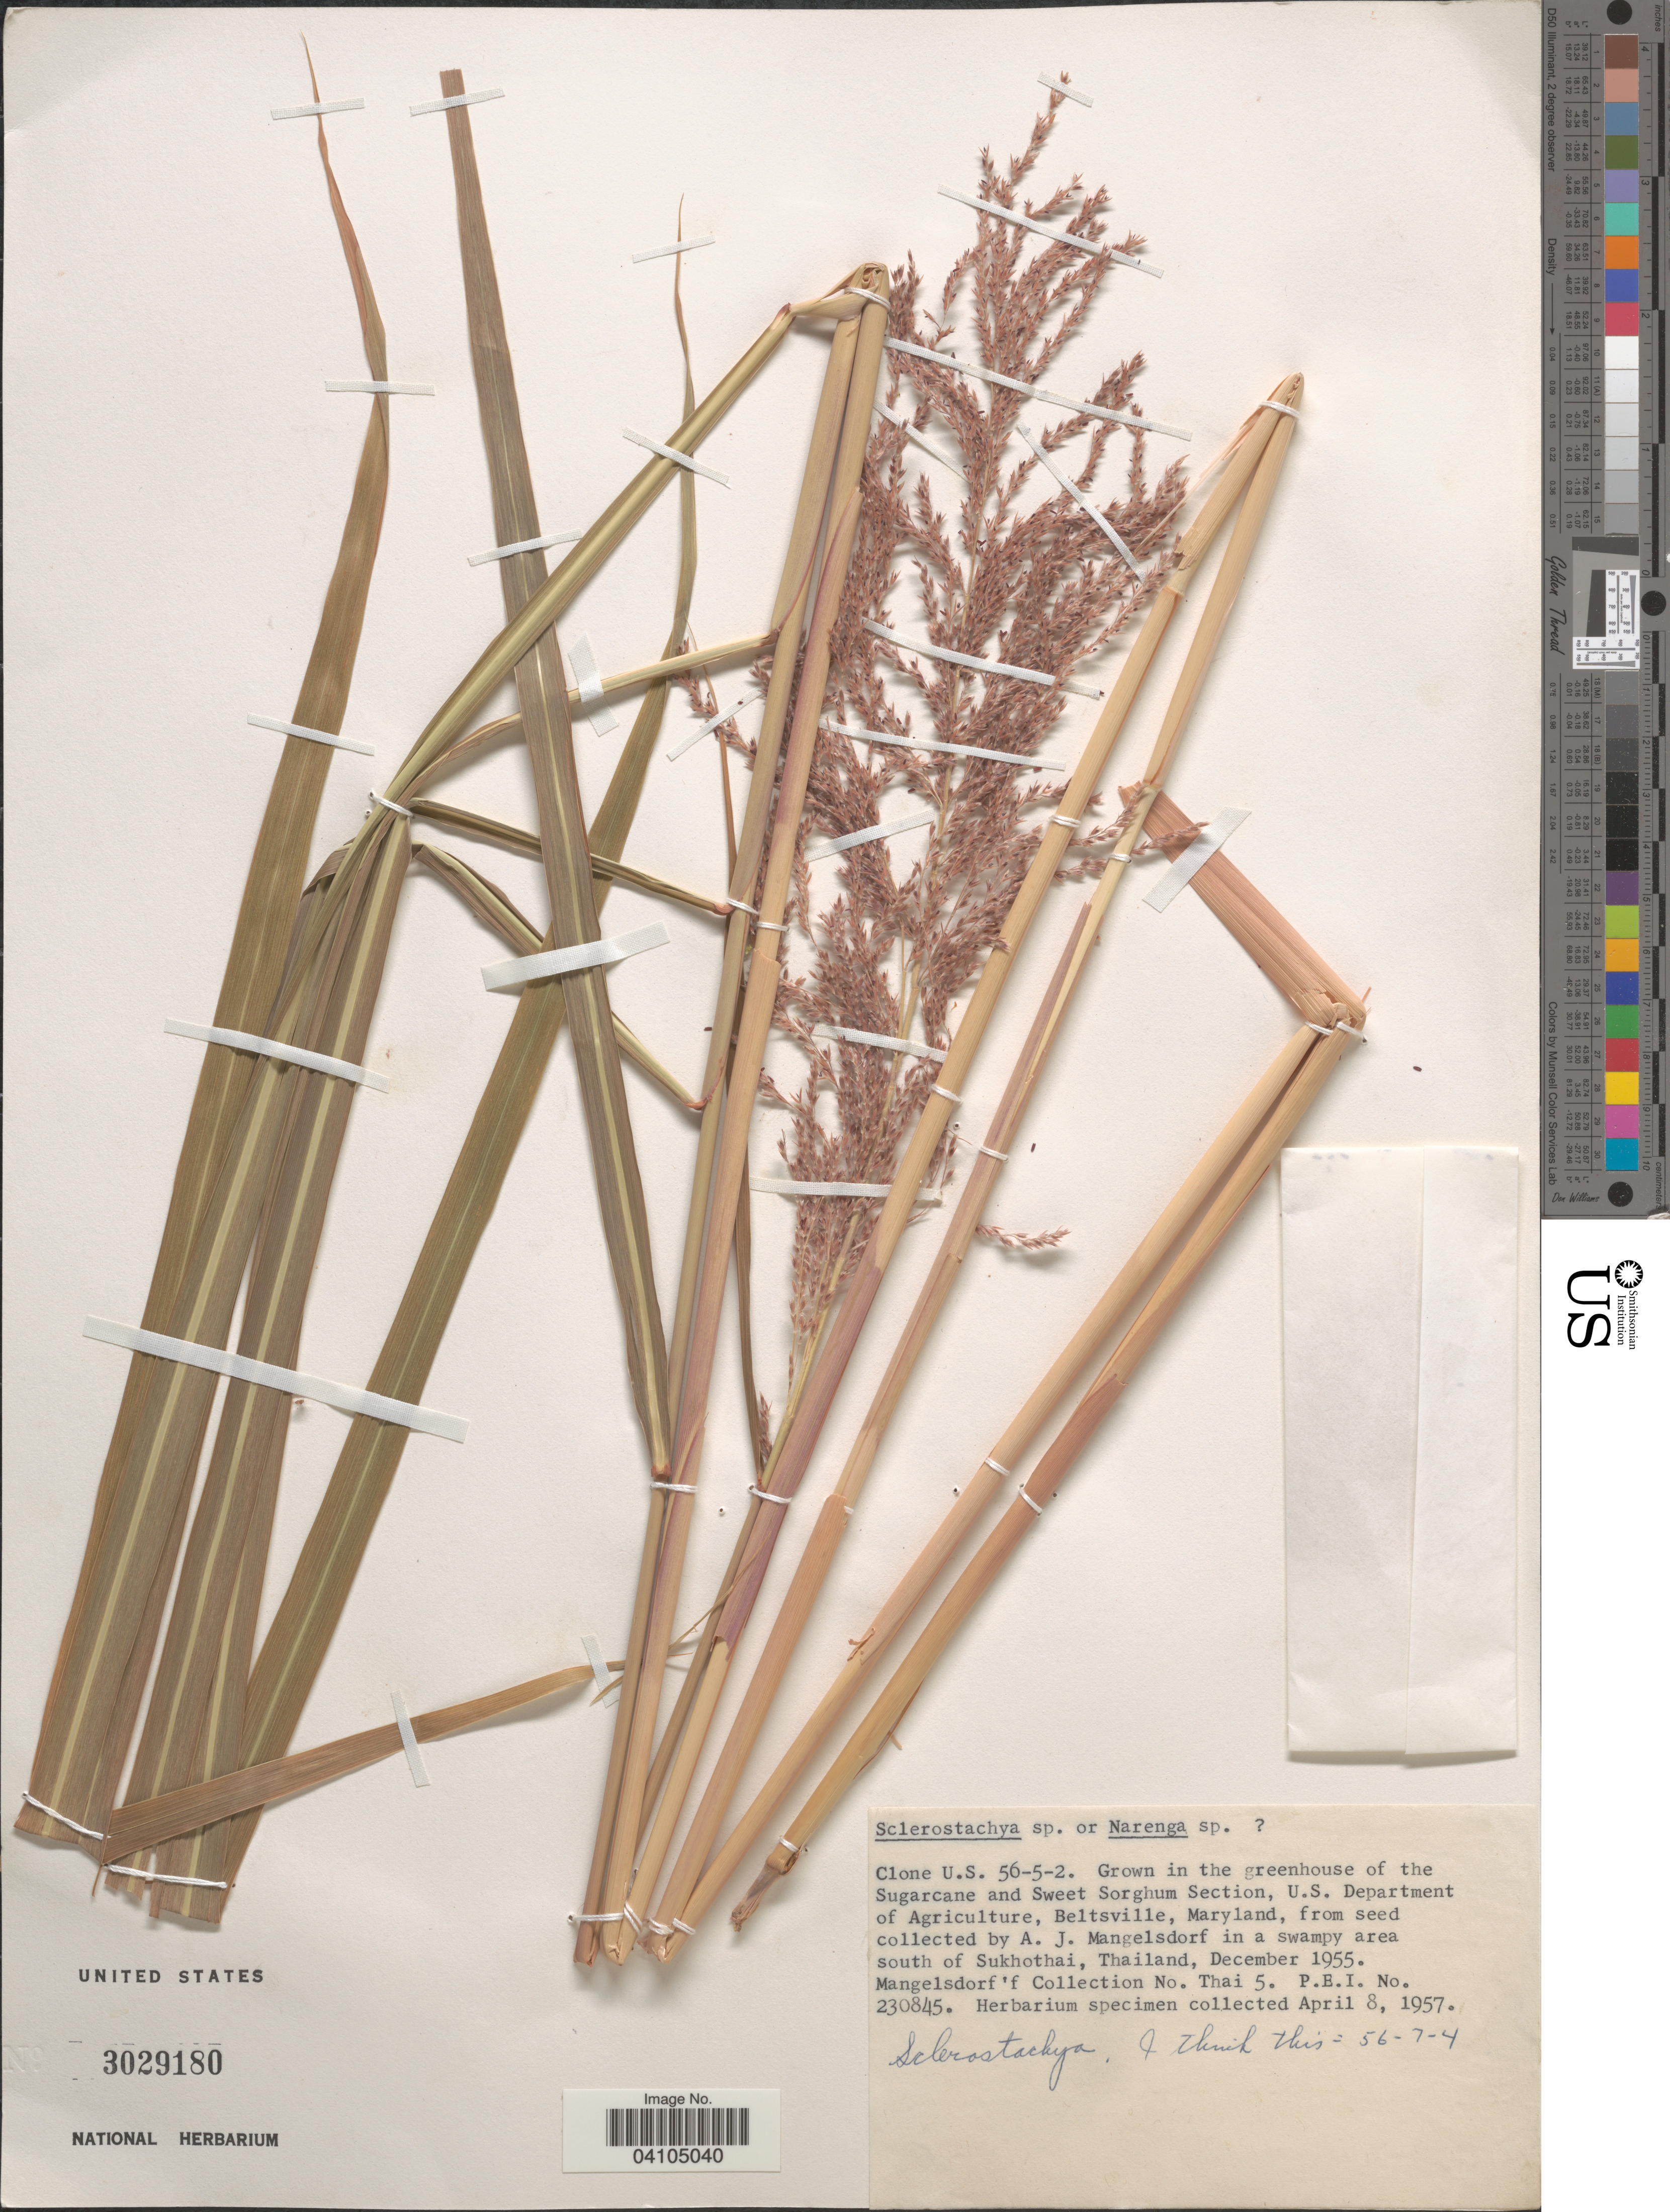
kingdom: Plantae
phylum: Tracheophyta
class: Liliopsida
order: Poales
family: Poaceae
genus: Sclerostachya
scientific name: Sclerostachya sp.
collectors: A. Mangelsdorf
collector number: Thai 5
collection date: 1955-12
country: United States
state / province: Maryland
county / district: Prince George's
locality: Grown in the greenhouse of the Sugarcane and Sweet Sorghum Section, U.S. Department of Agriculture, Beltsville.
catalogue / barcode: US 3029180